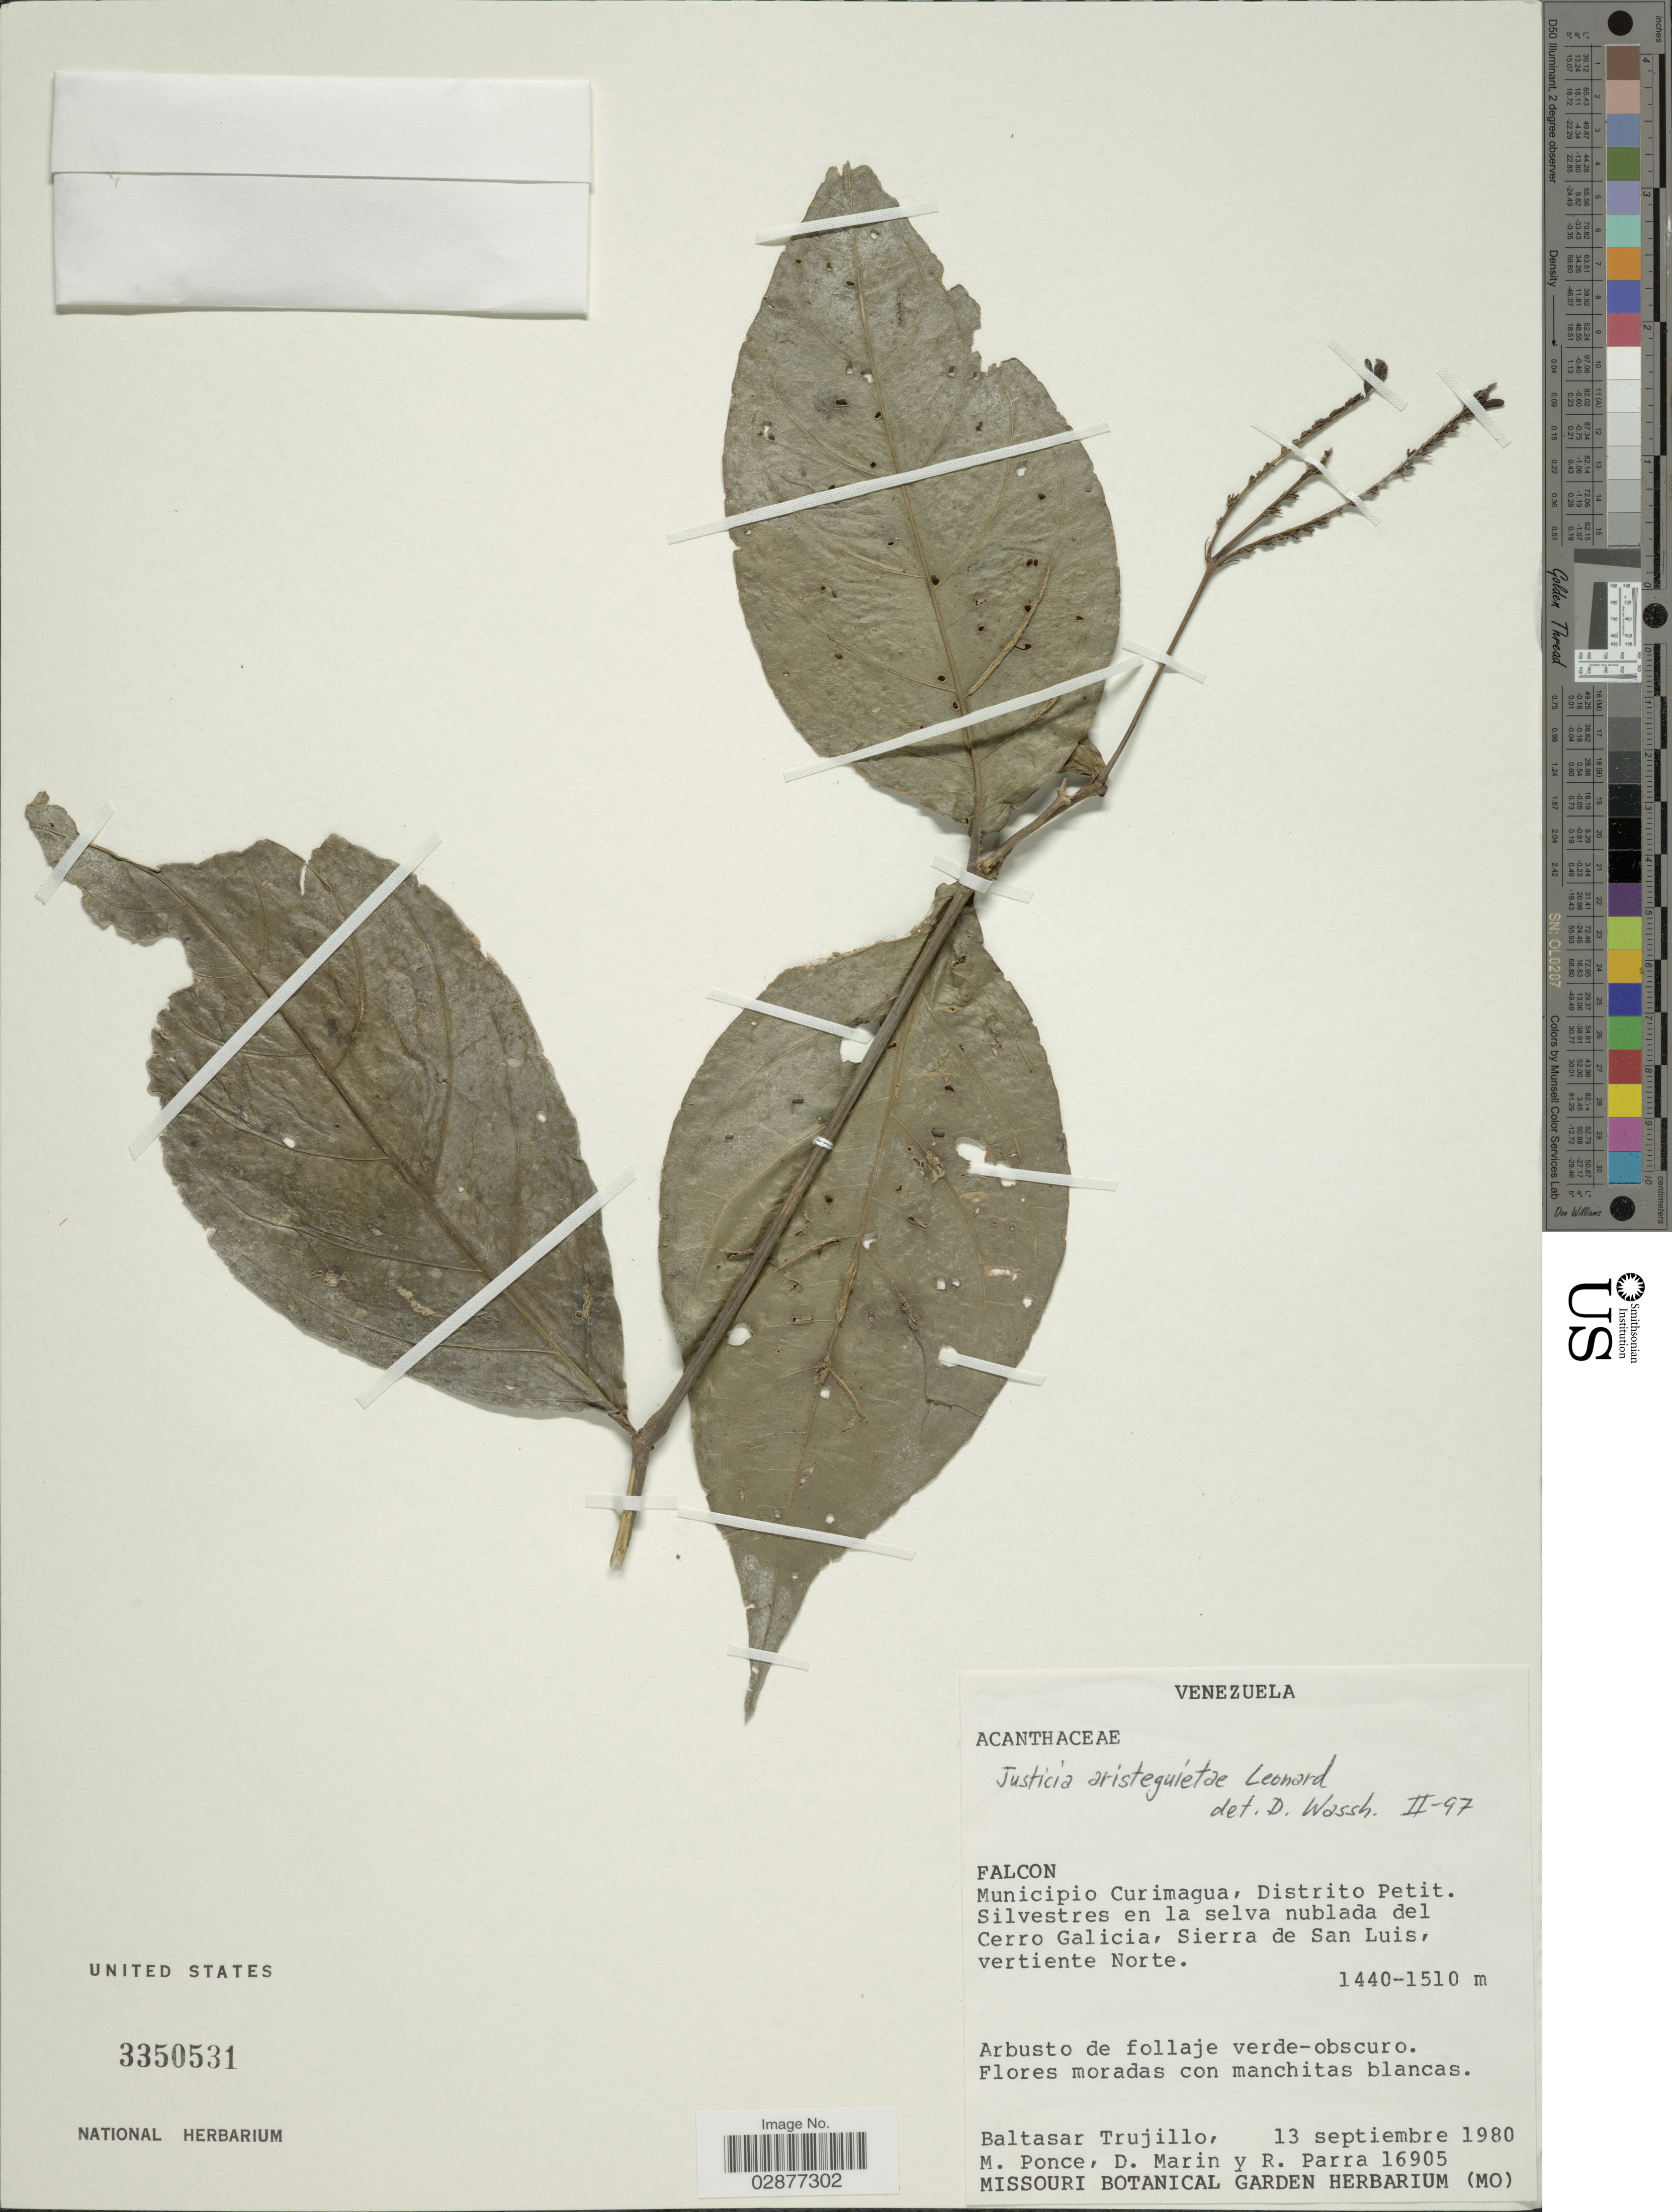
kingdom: Plantae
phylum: Tracheophyta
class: Magnoliopsida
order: Lamiales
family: Acanthaceae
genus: Justicia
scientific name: Justicia aristeguietae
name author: Leonard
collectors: B. Trujillo, M. Ponce, D. Marin & R. Parra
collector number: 16905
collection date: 1980-09-13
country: Venezuela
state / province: Falcón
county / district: Petit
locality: Municipio Curimagua, Distrito Petit. Silvestres en la selva nublada del Cerro Galicia, Sierra de San Luis, veriente Norte.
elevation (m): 1440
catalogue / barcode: US 3350531